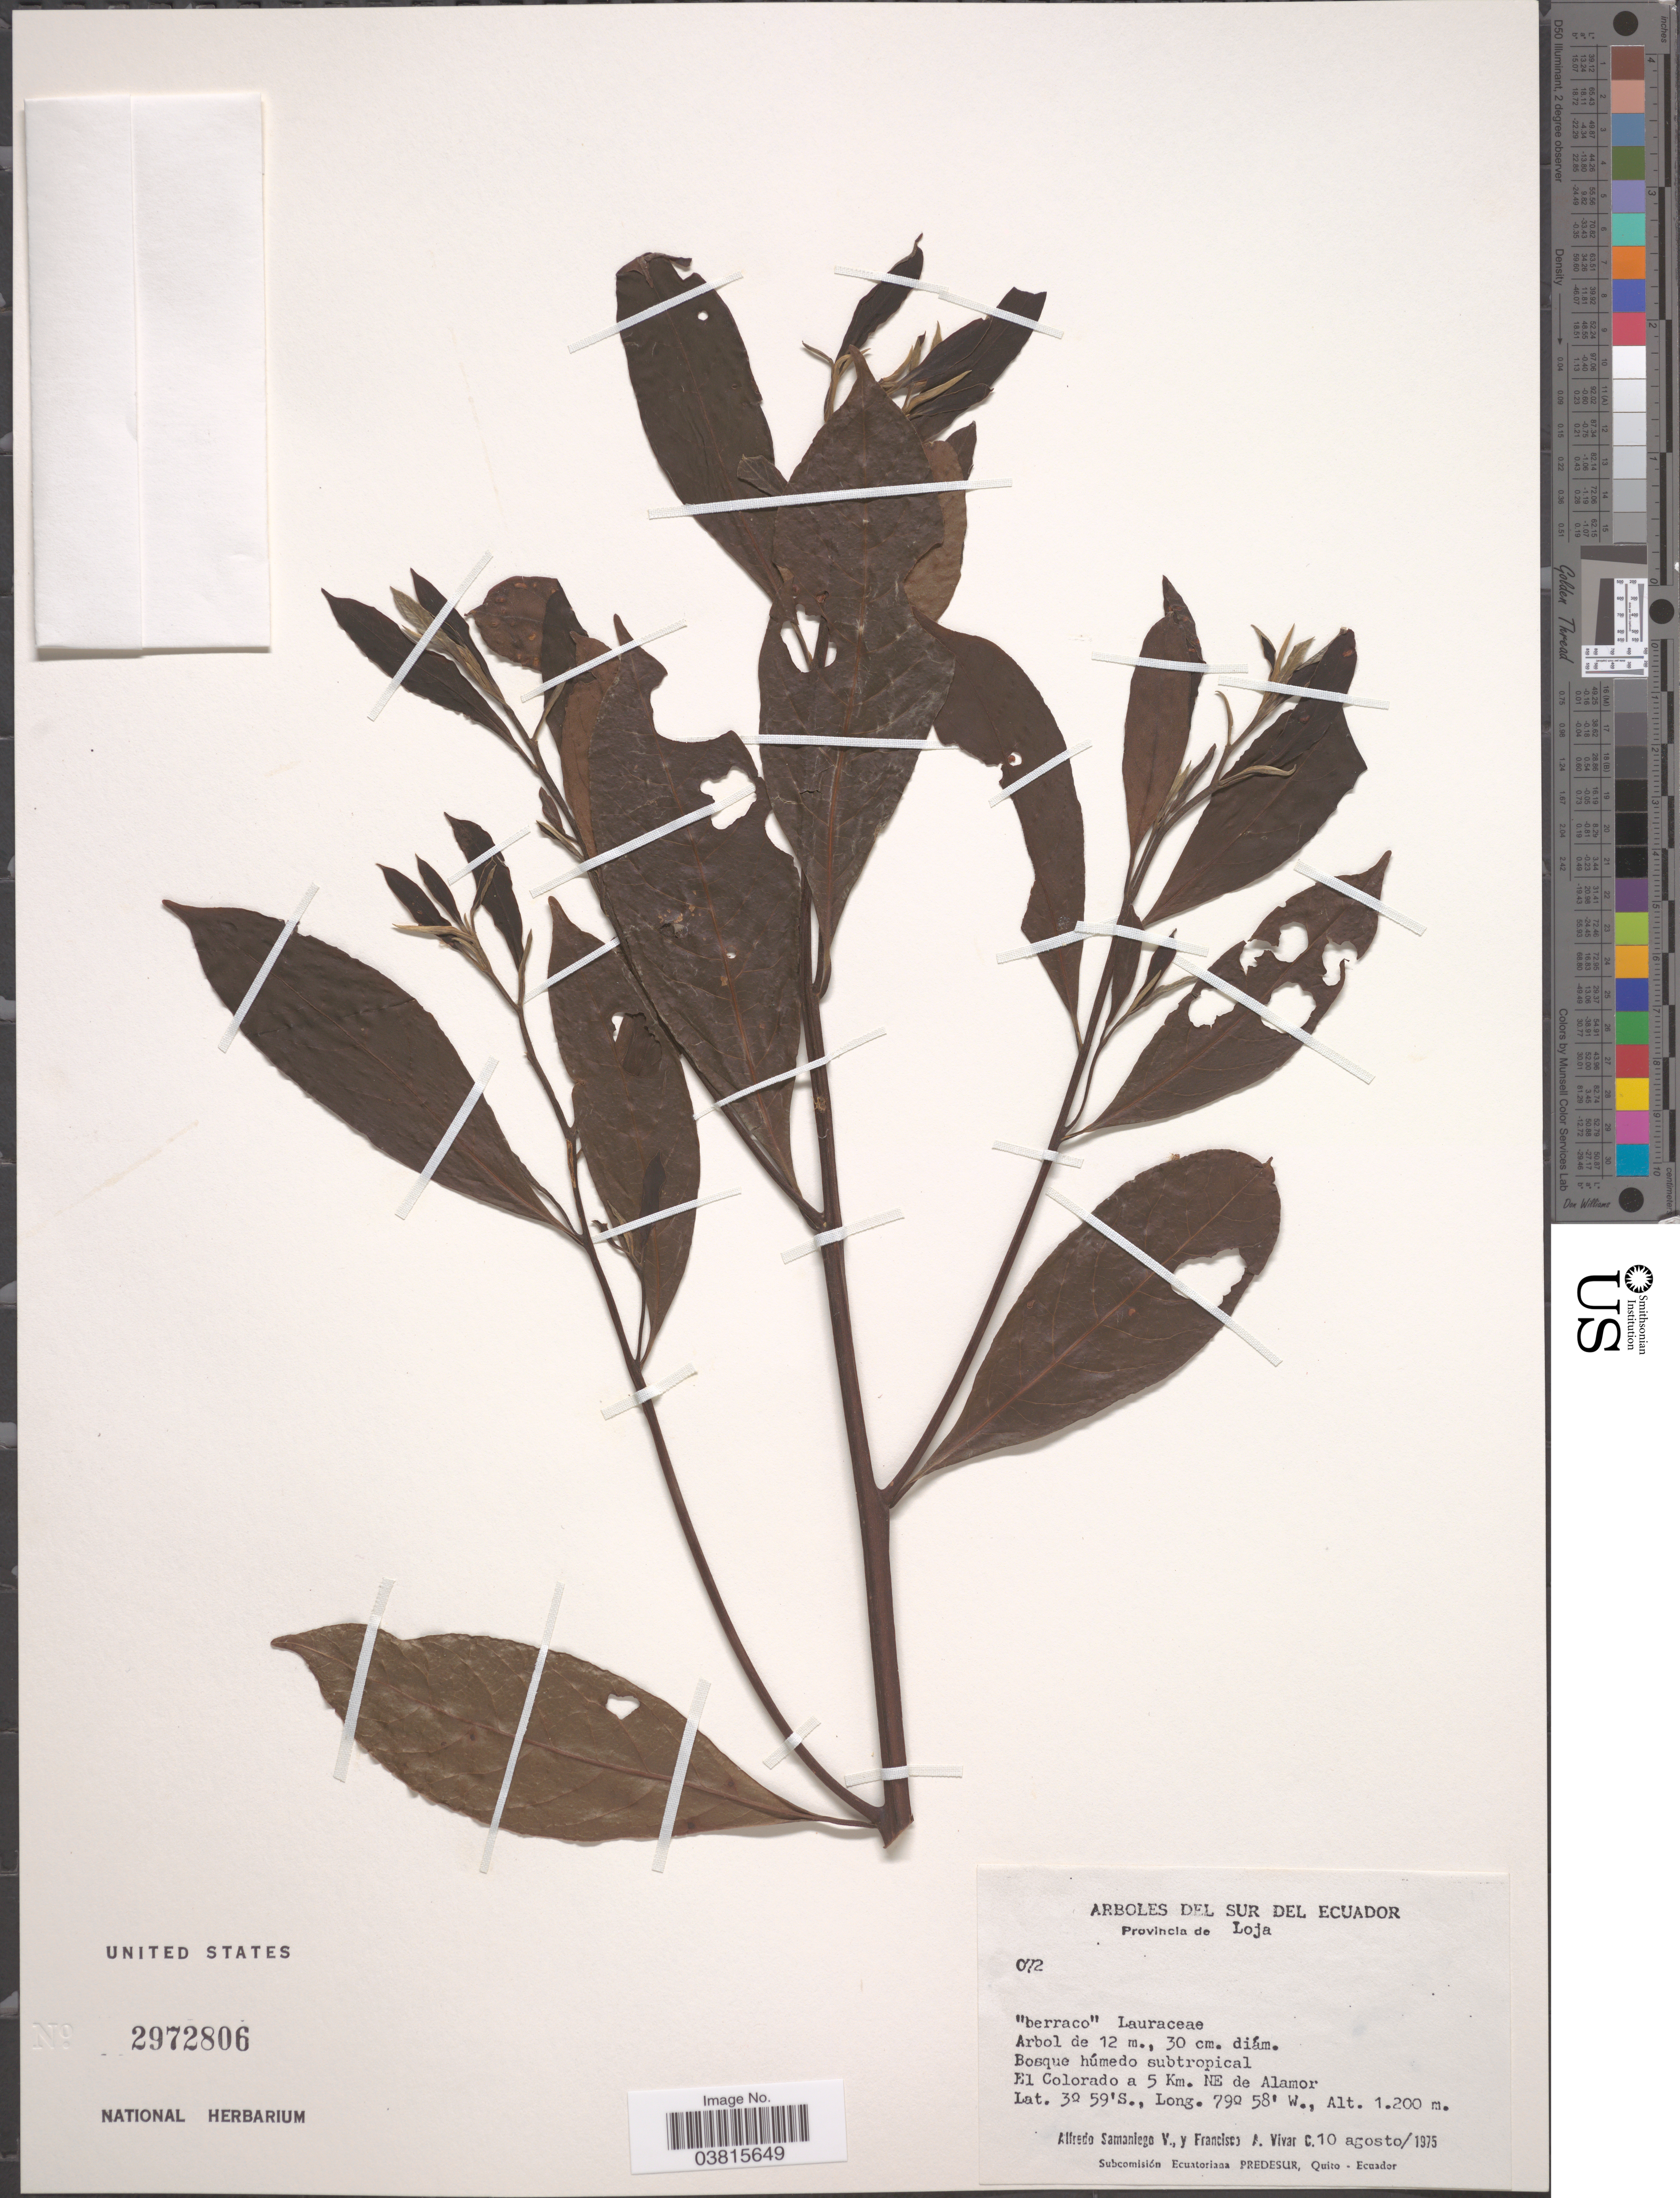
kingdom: Plantae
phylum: Tracheophyta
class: Magnoliopsida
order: Laurales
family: Lauraceae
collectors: A. V. Samaniego & F. A. Vivar C.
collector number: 072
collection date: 1975-08-10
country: Ecuador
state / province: Loja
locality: Sur del Ecuador. Bosque húmedo subtropical. El Colorado a 5 Km. NE de Alamor.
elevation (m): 1200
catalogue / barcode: US 2972806